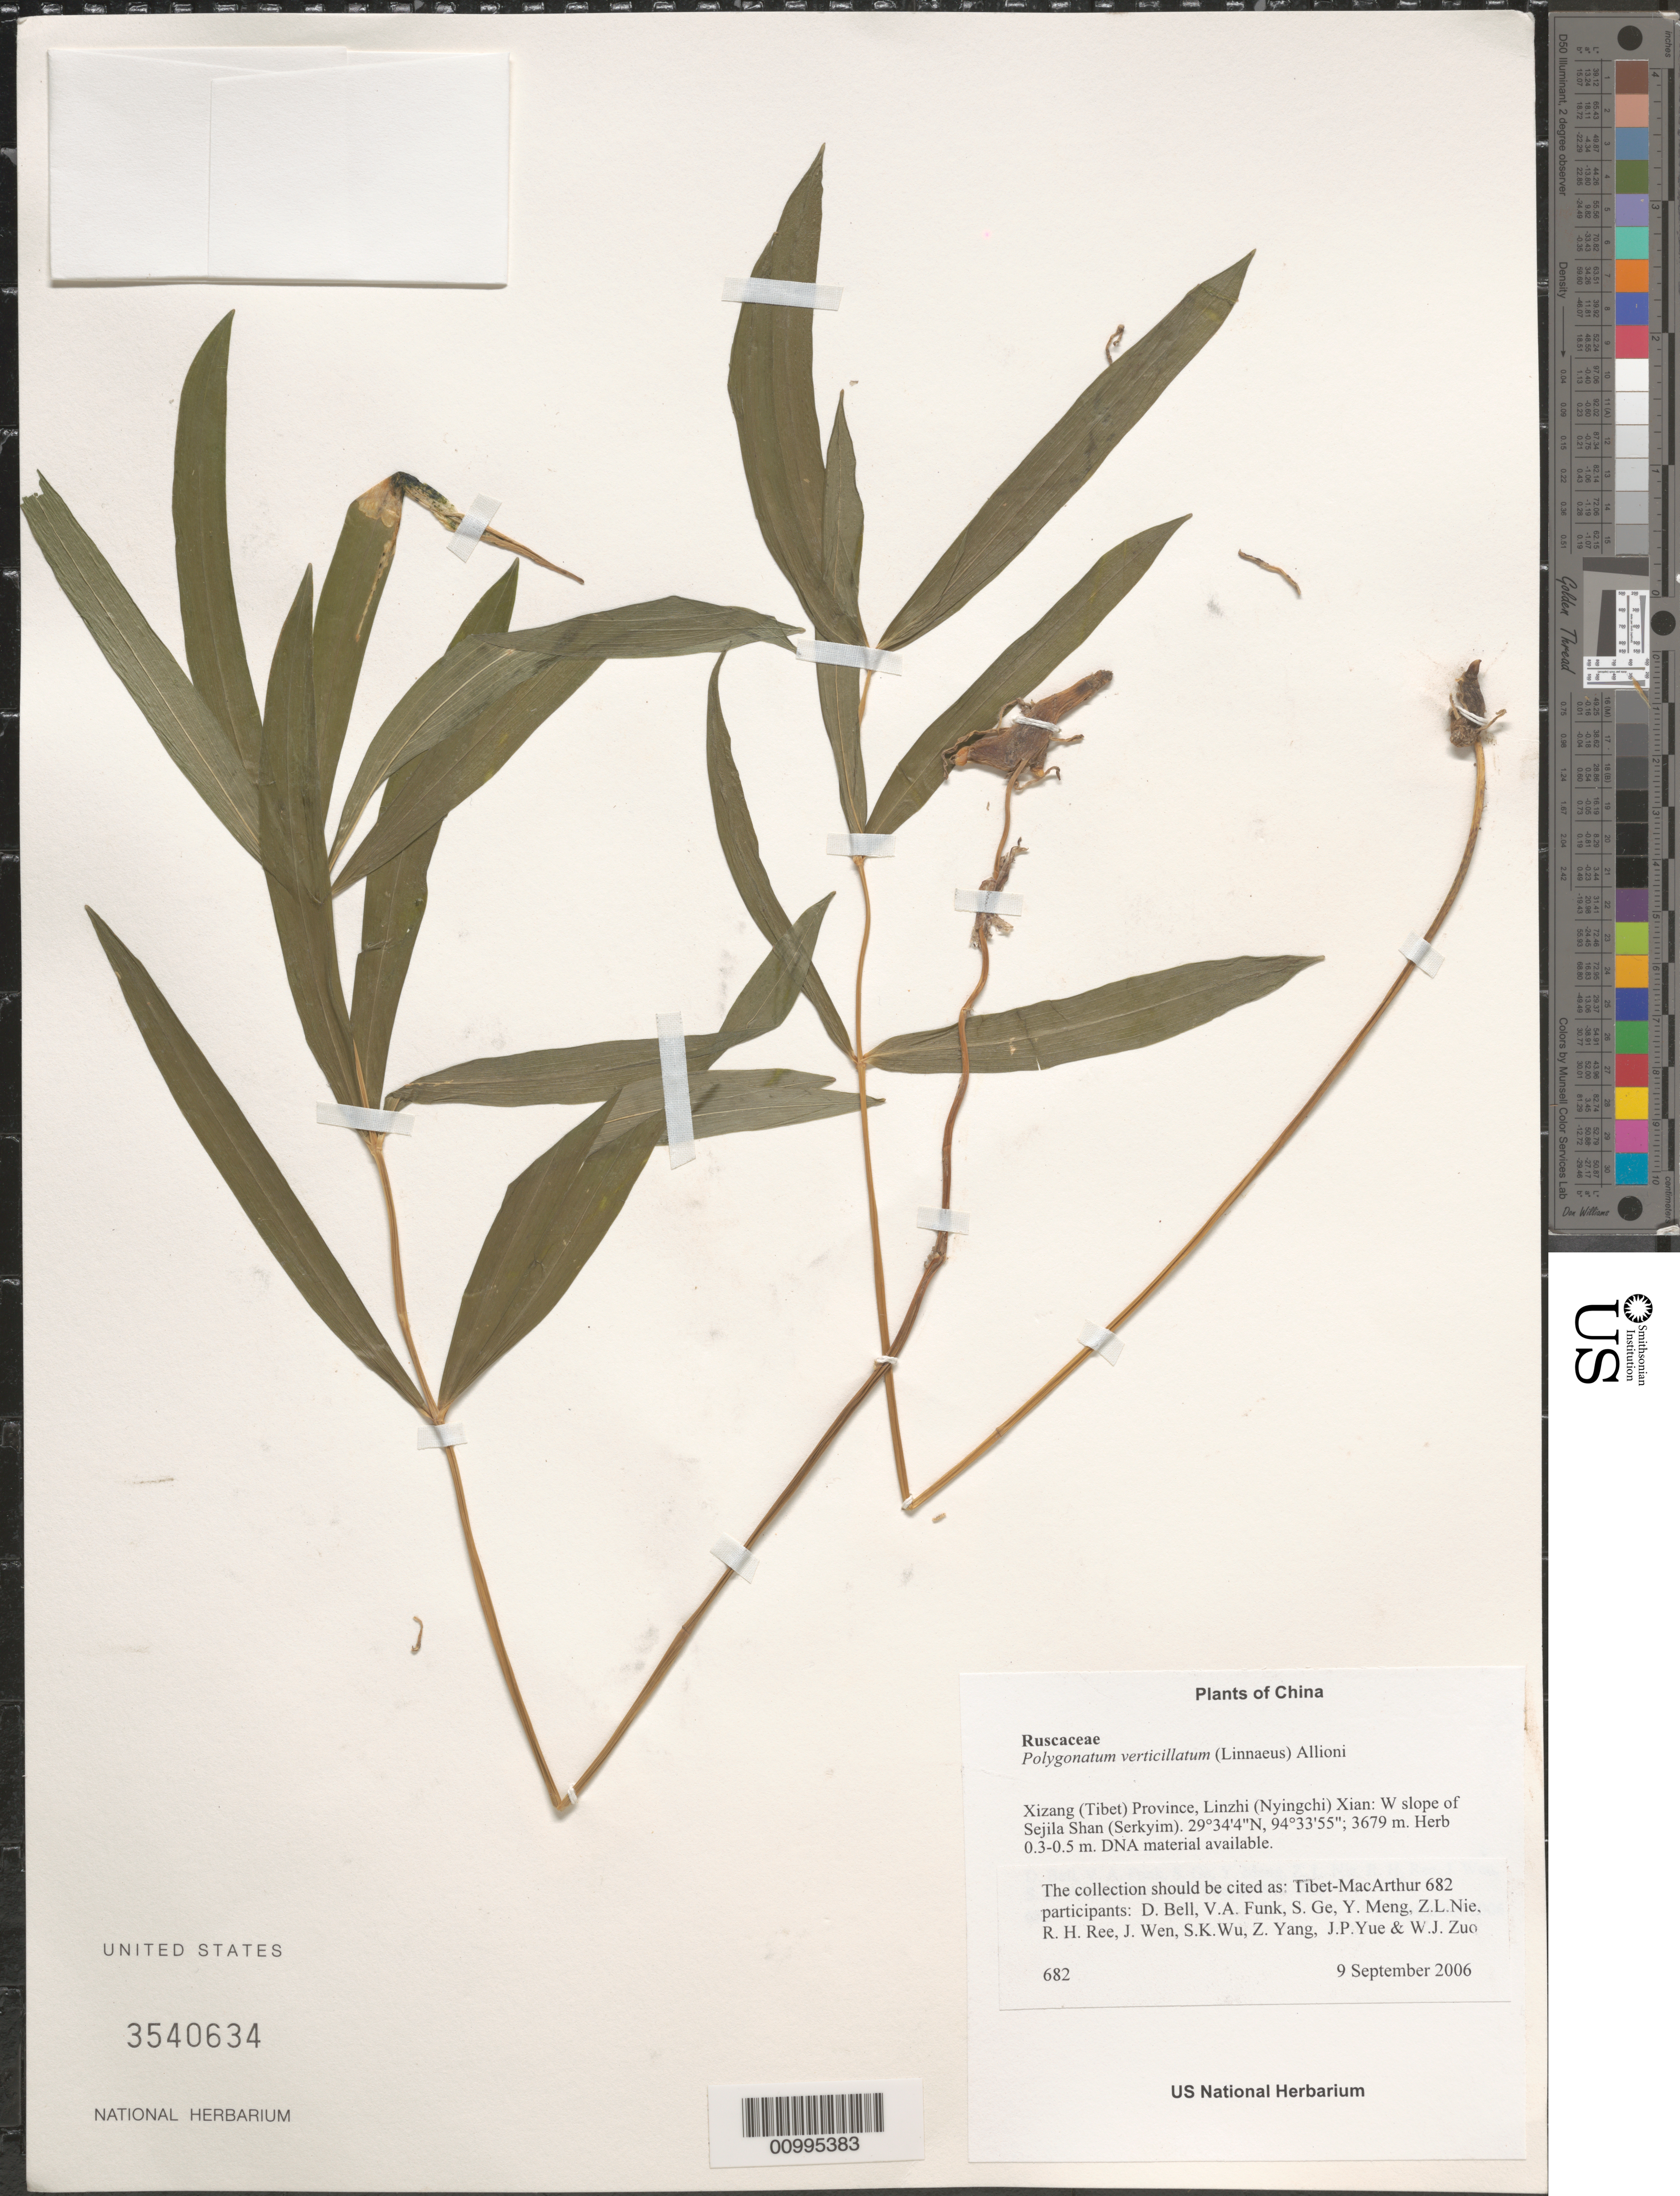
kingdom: Plantae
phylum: Tracheophyta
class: Liliopsida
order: Asparagales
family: Asparagaceae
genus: Polygonatum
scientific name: Polygonatum verticillatum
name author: (L.) All.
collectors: Tibet-MacArthur, D. A. Bell, V. Funk, S. Ge, Y. Meng, Z. Nie, R. Ree, J. Wen, S. K. Wu, Z. Yang, J. Yue & W. Zuo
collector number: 682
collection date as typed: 09 Sep 2006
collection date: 2006-09-09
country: China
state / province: Xizang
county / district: Linzhi (Nyingchi) Xian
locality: W slope of Sejila Shan (Serkyim).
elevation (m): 3679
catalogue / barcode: US 3540634